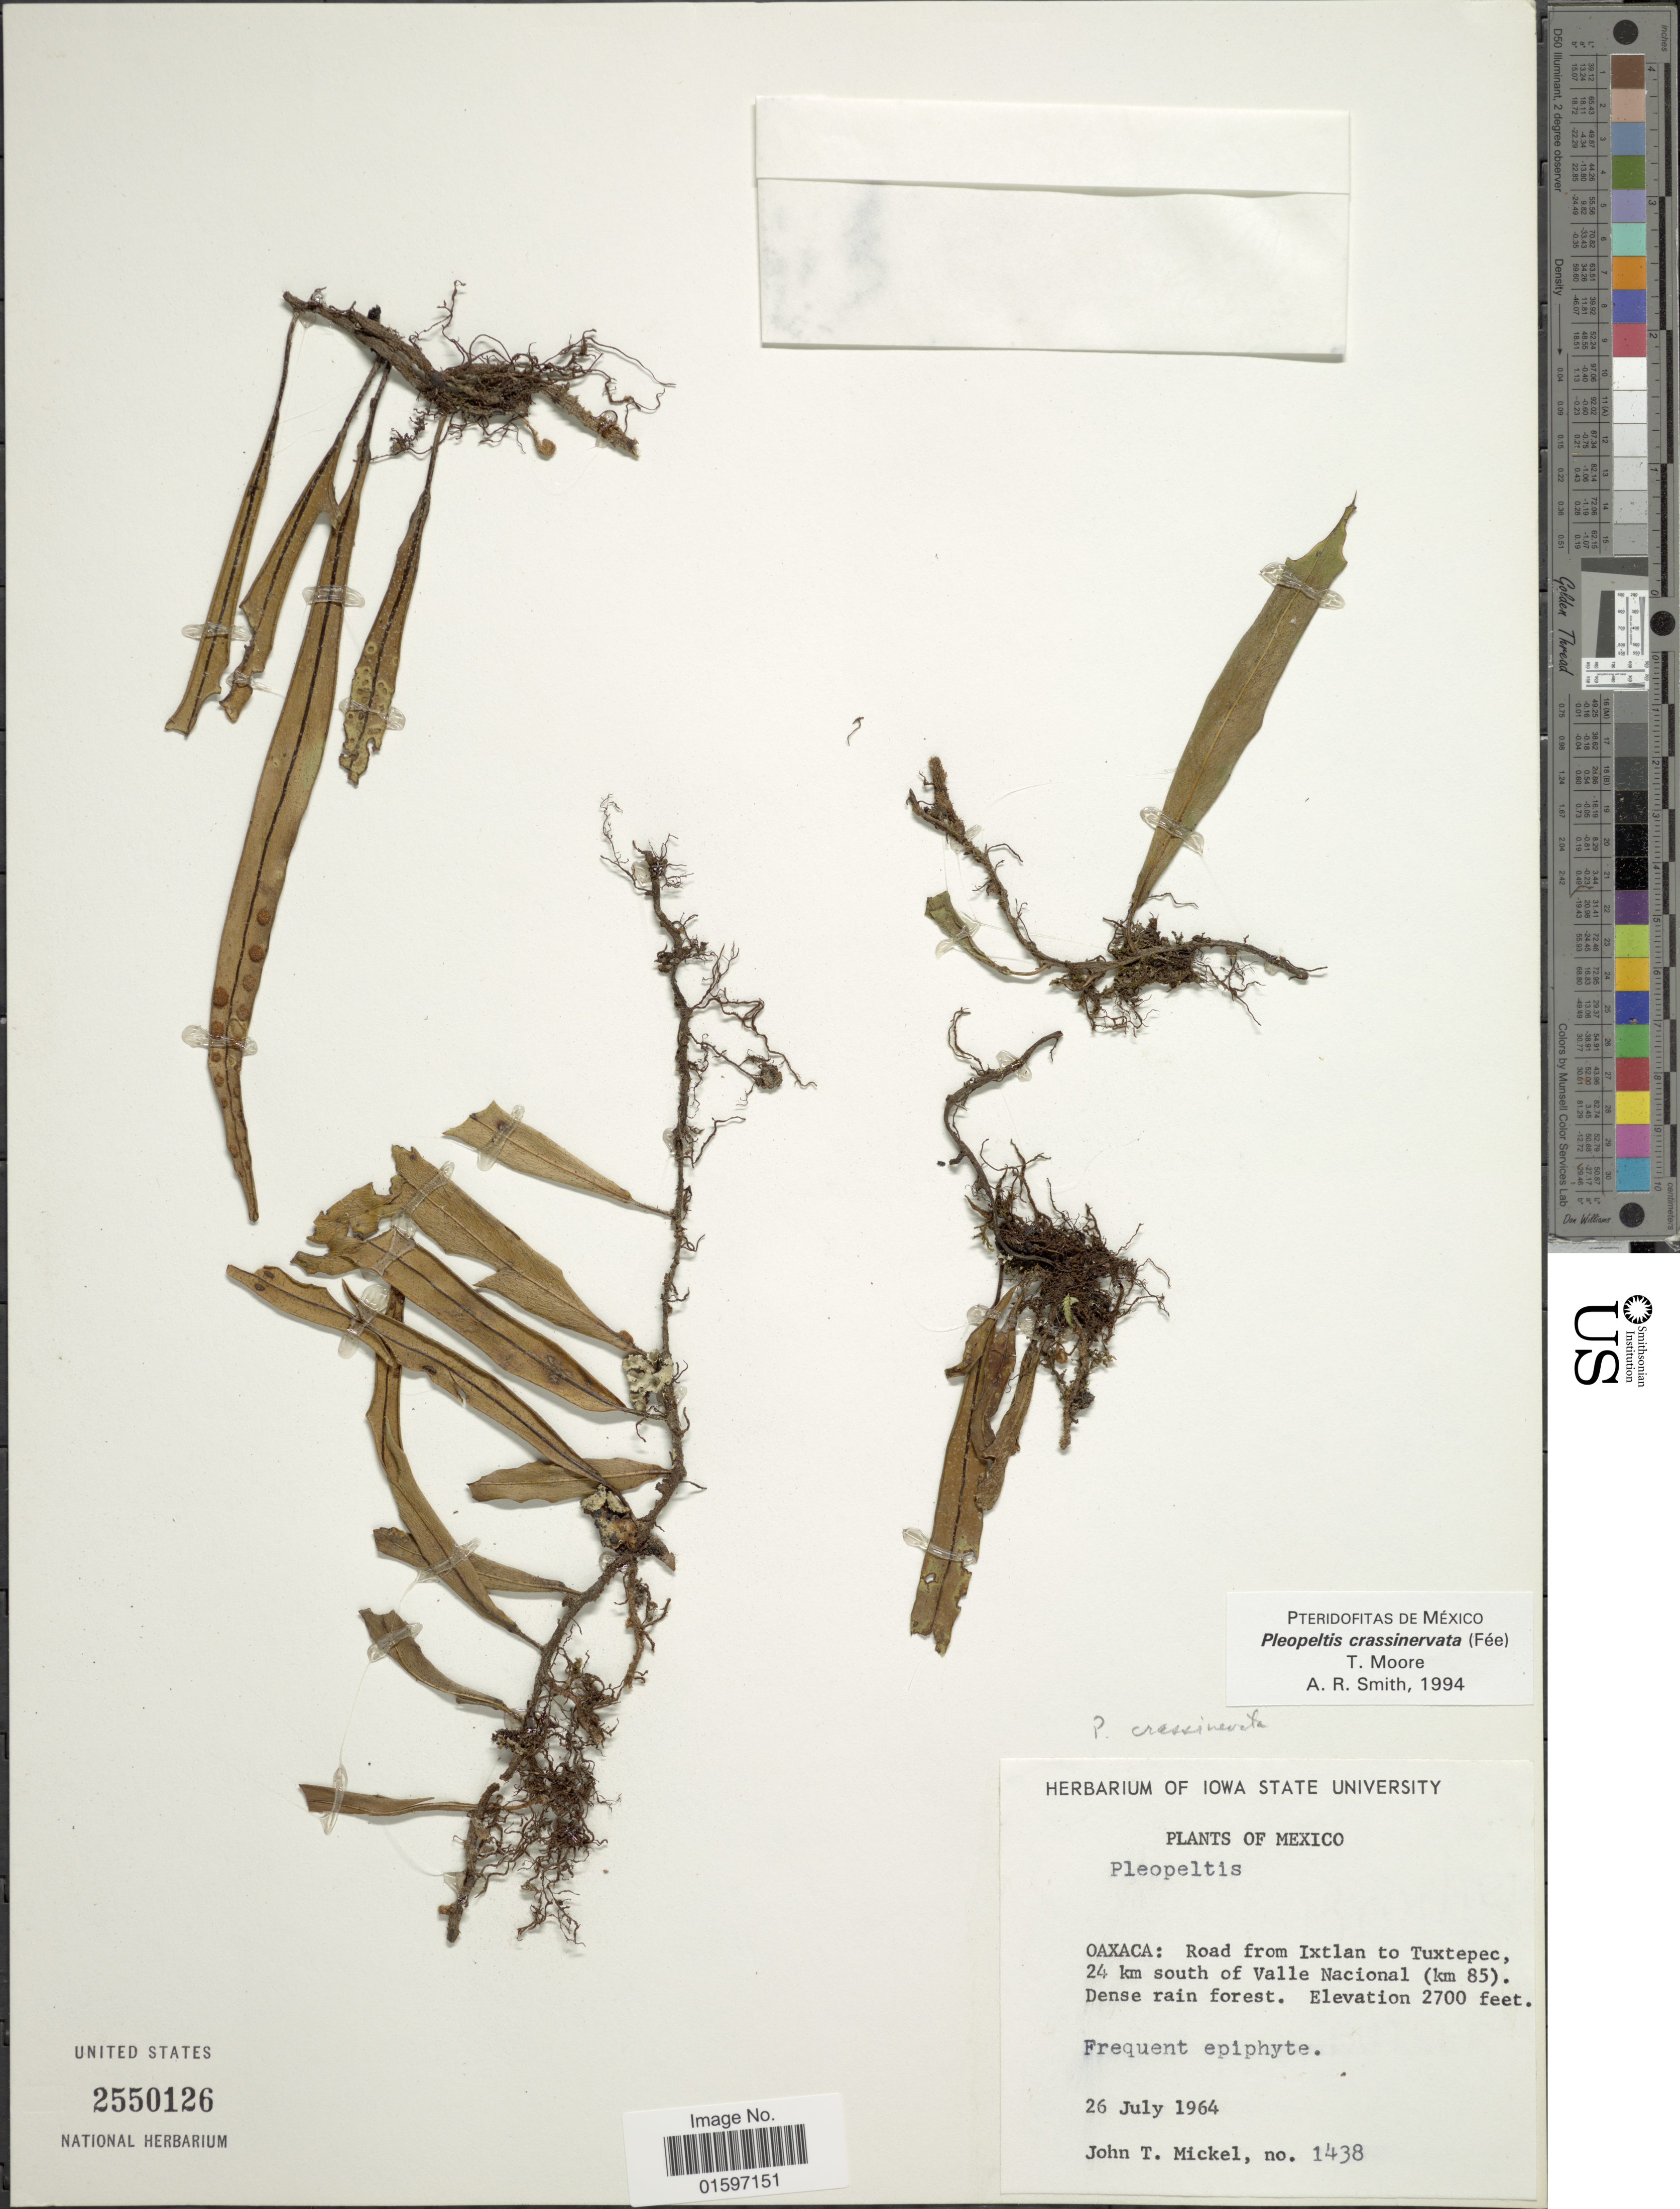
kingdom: Plantae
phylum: Tracheophyta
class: Polypodiopsida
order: Polypodiales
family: Polypodiaceae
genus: Pleopeltis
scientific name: Pleopeltis crassinervata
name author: (Fée) T. Moore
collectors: J. T. Mickel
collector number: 1438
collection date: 1964-07-26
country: Mexico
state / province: Oaxaca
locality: Mexico, road from Ixtlan to Tuxtepec, 24 km south of Valle Nacional (km 85), dense rain forest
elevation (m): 823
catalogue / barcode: US 2550126